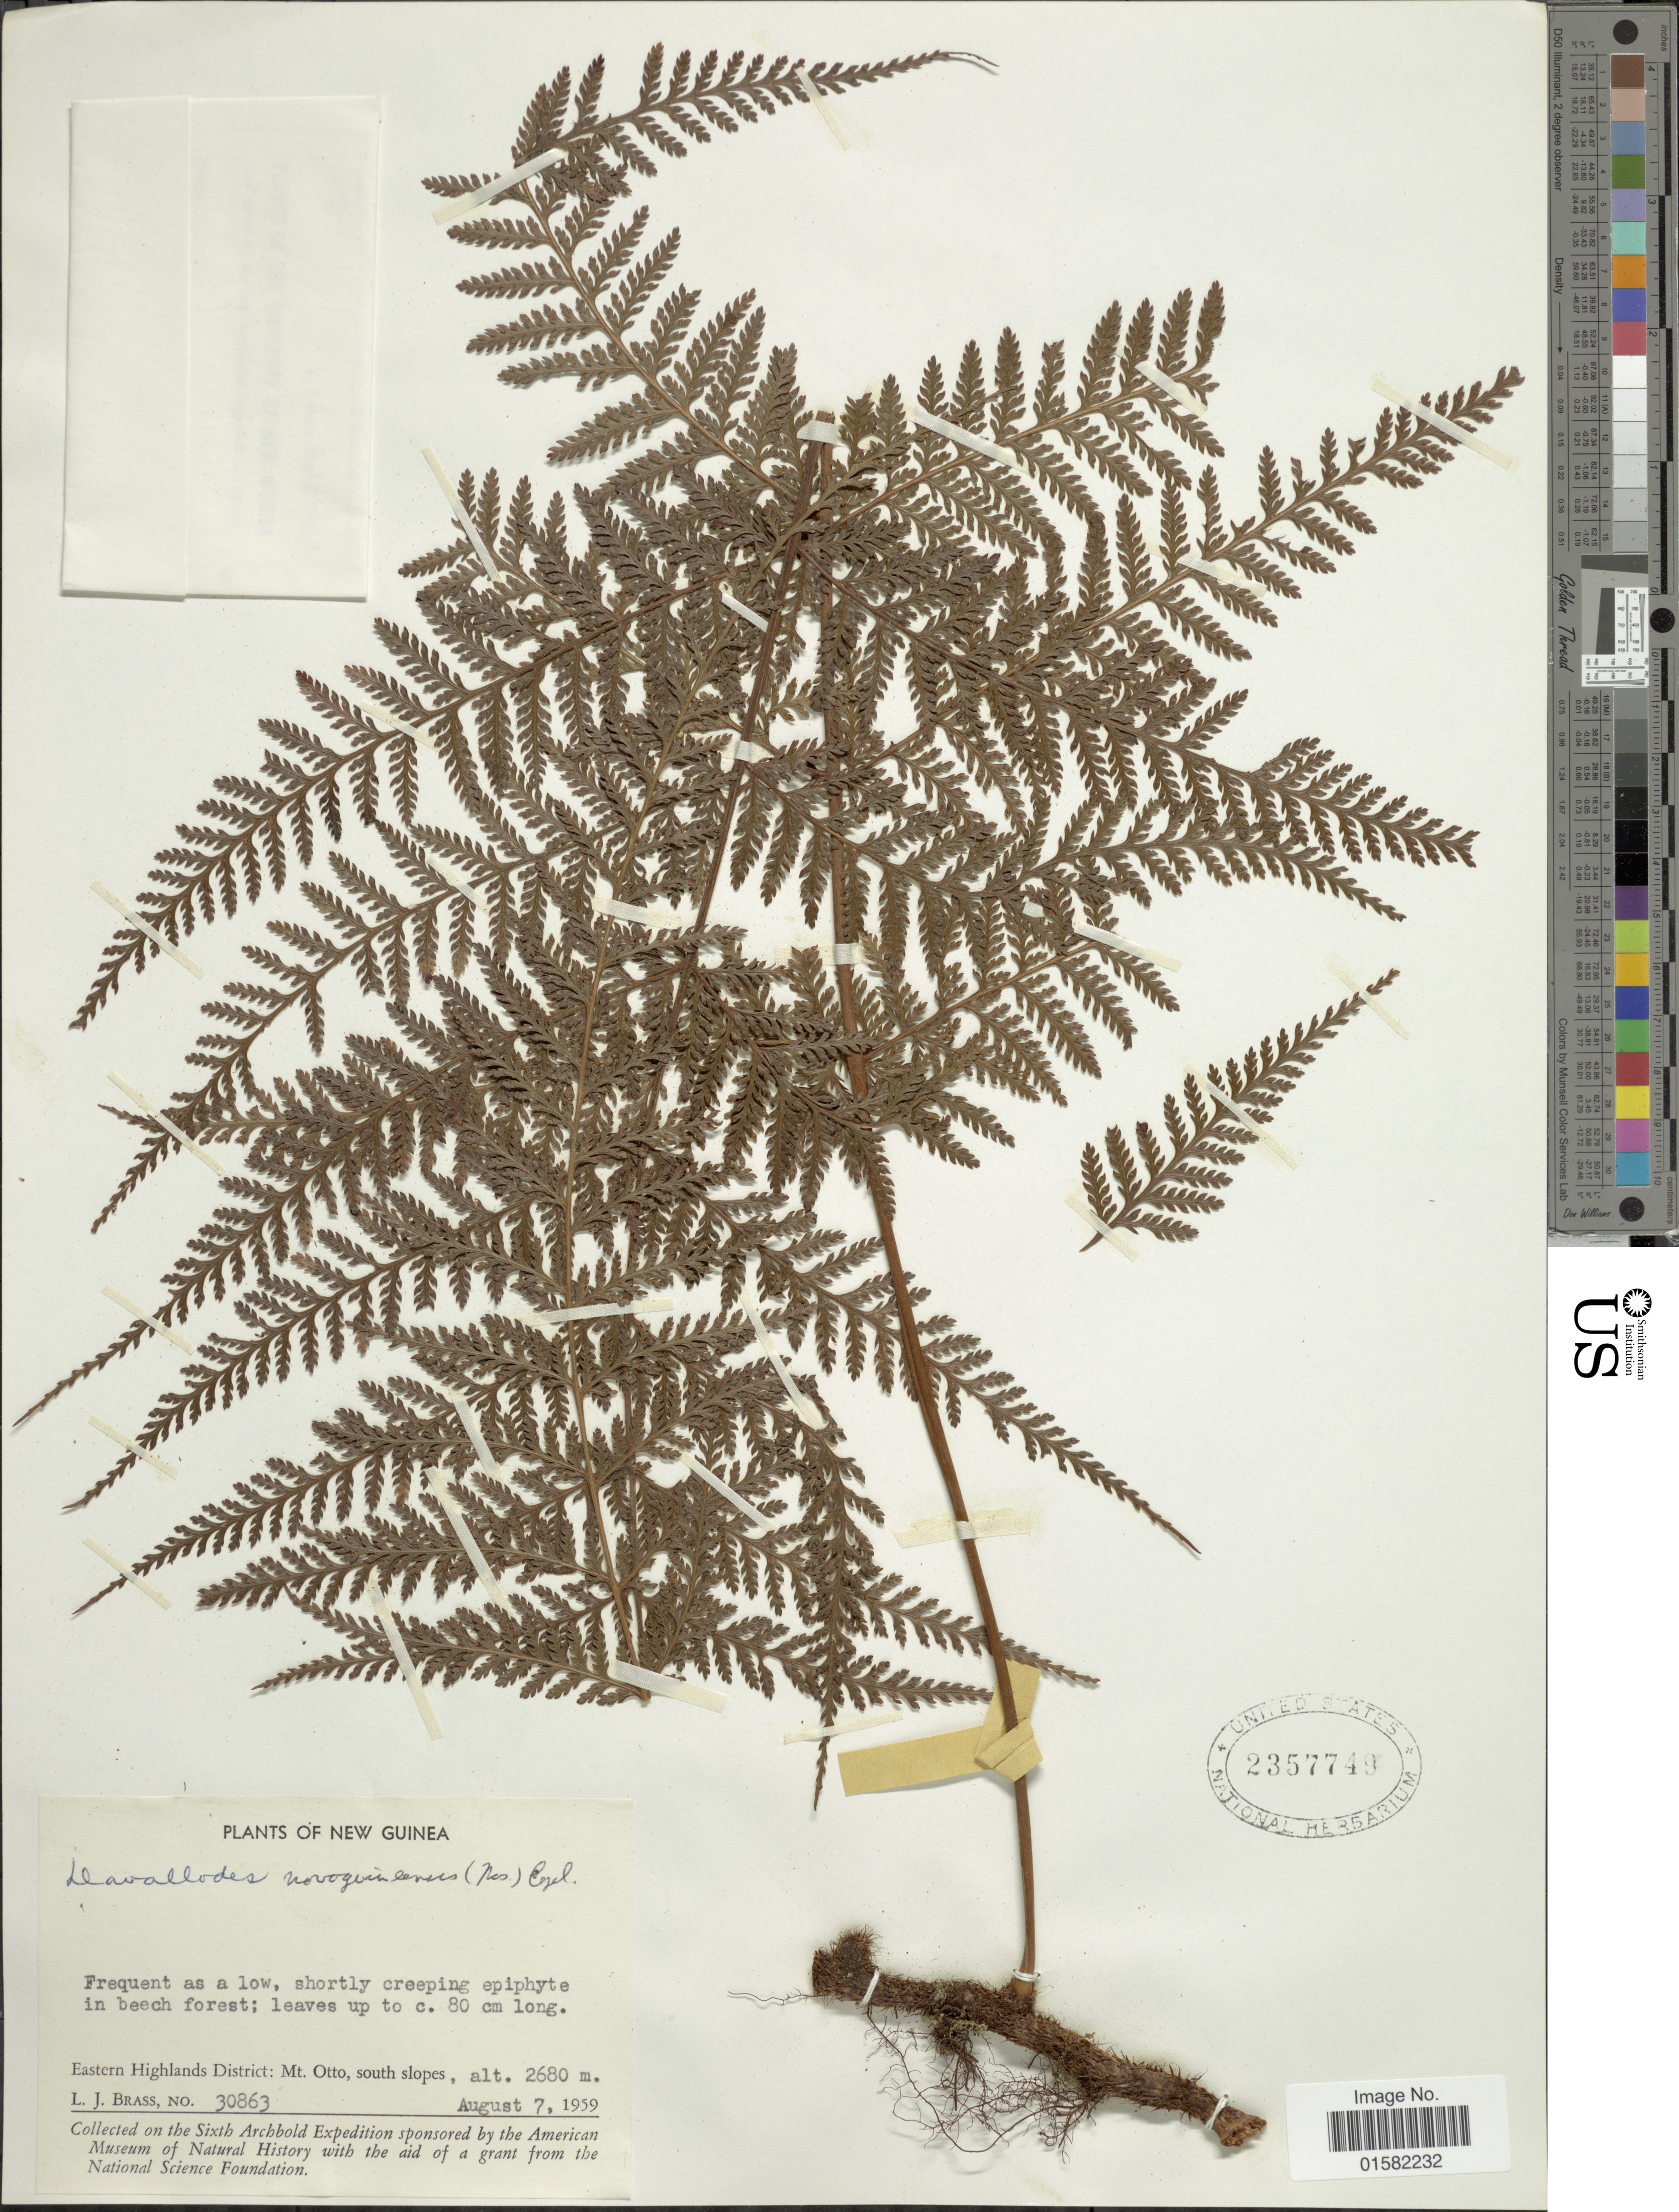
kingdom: Plantae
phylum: Tracheophyta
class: Polypodiopsida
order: Polypodiales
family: Davalliaceae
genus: Davallodes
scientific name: Davallodes novoguineense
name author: (Rosenst.) Copel.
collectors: L. J. Brass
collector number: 30863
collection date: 1959-08-07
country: Papua New Guinea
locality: New Guinea, Eastern Highlands District: Mt. otto, south slopes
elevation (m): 2680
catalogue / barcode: US 2357749